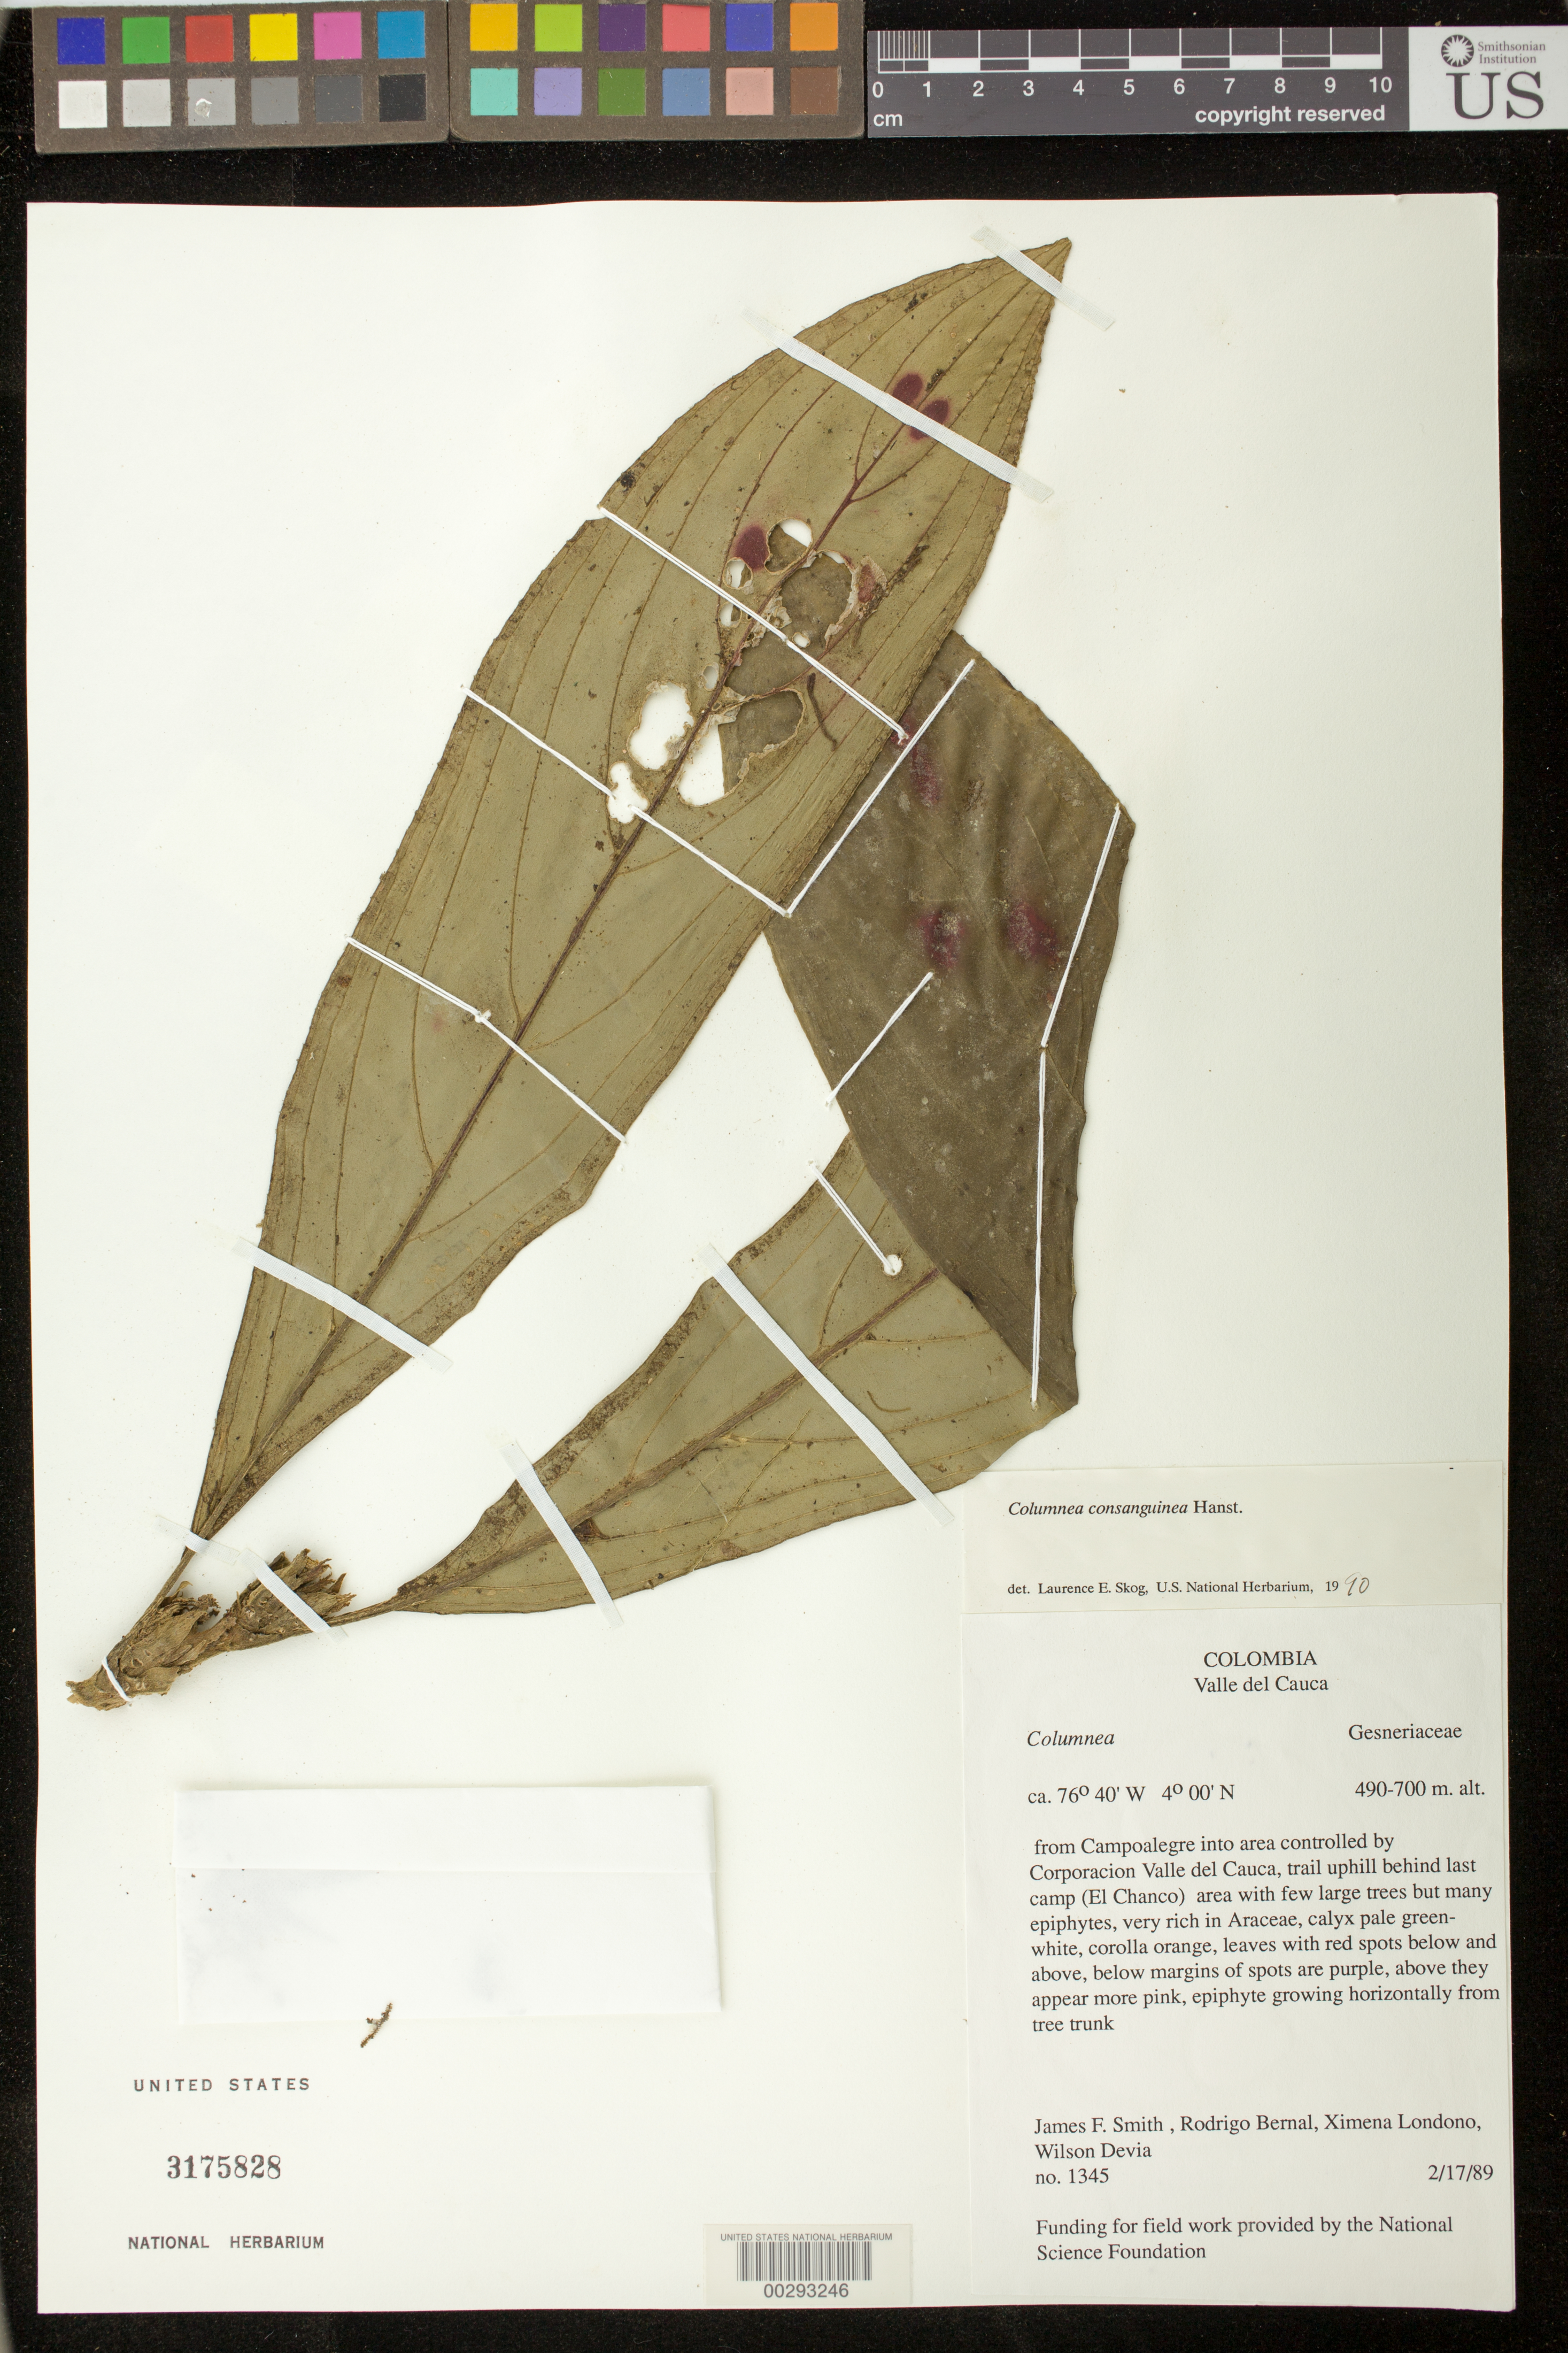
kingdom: Plantae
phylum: Tracheophyta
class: Magnoliopsida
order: Lamiales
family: Gesneriaceae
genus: Columnea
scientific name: Columnea consanguinea Hanst. var. consanguinea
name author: (Hanst.) Hanst.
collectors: J. Smith, R. Bernal, X. Londoño & W. Devia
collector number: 1345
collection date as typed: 17 Feb 1989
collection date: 1989-02-17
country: Colombia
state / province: Valle del Cauca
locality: From Campoalegre in area of Corporacion Valle del Cauca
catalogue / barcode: US 3175828